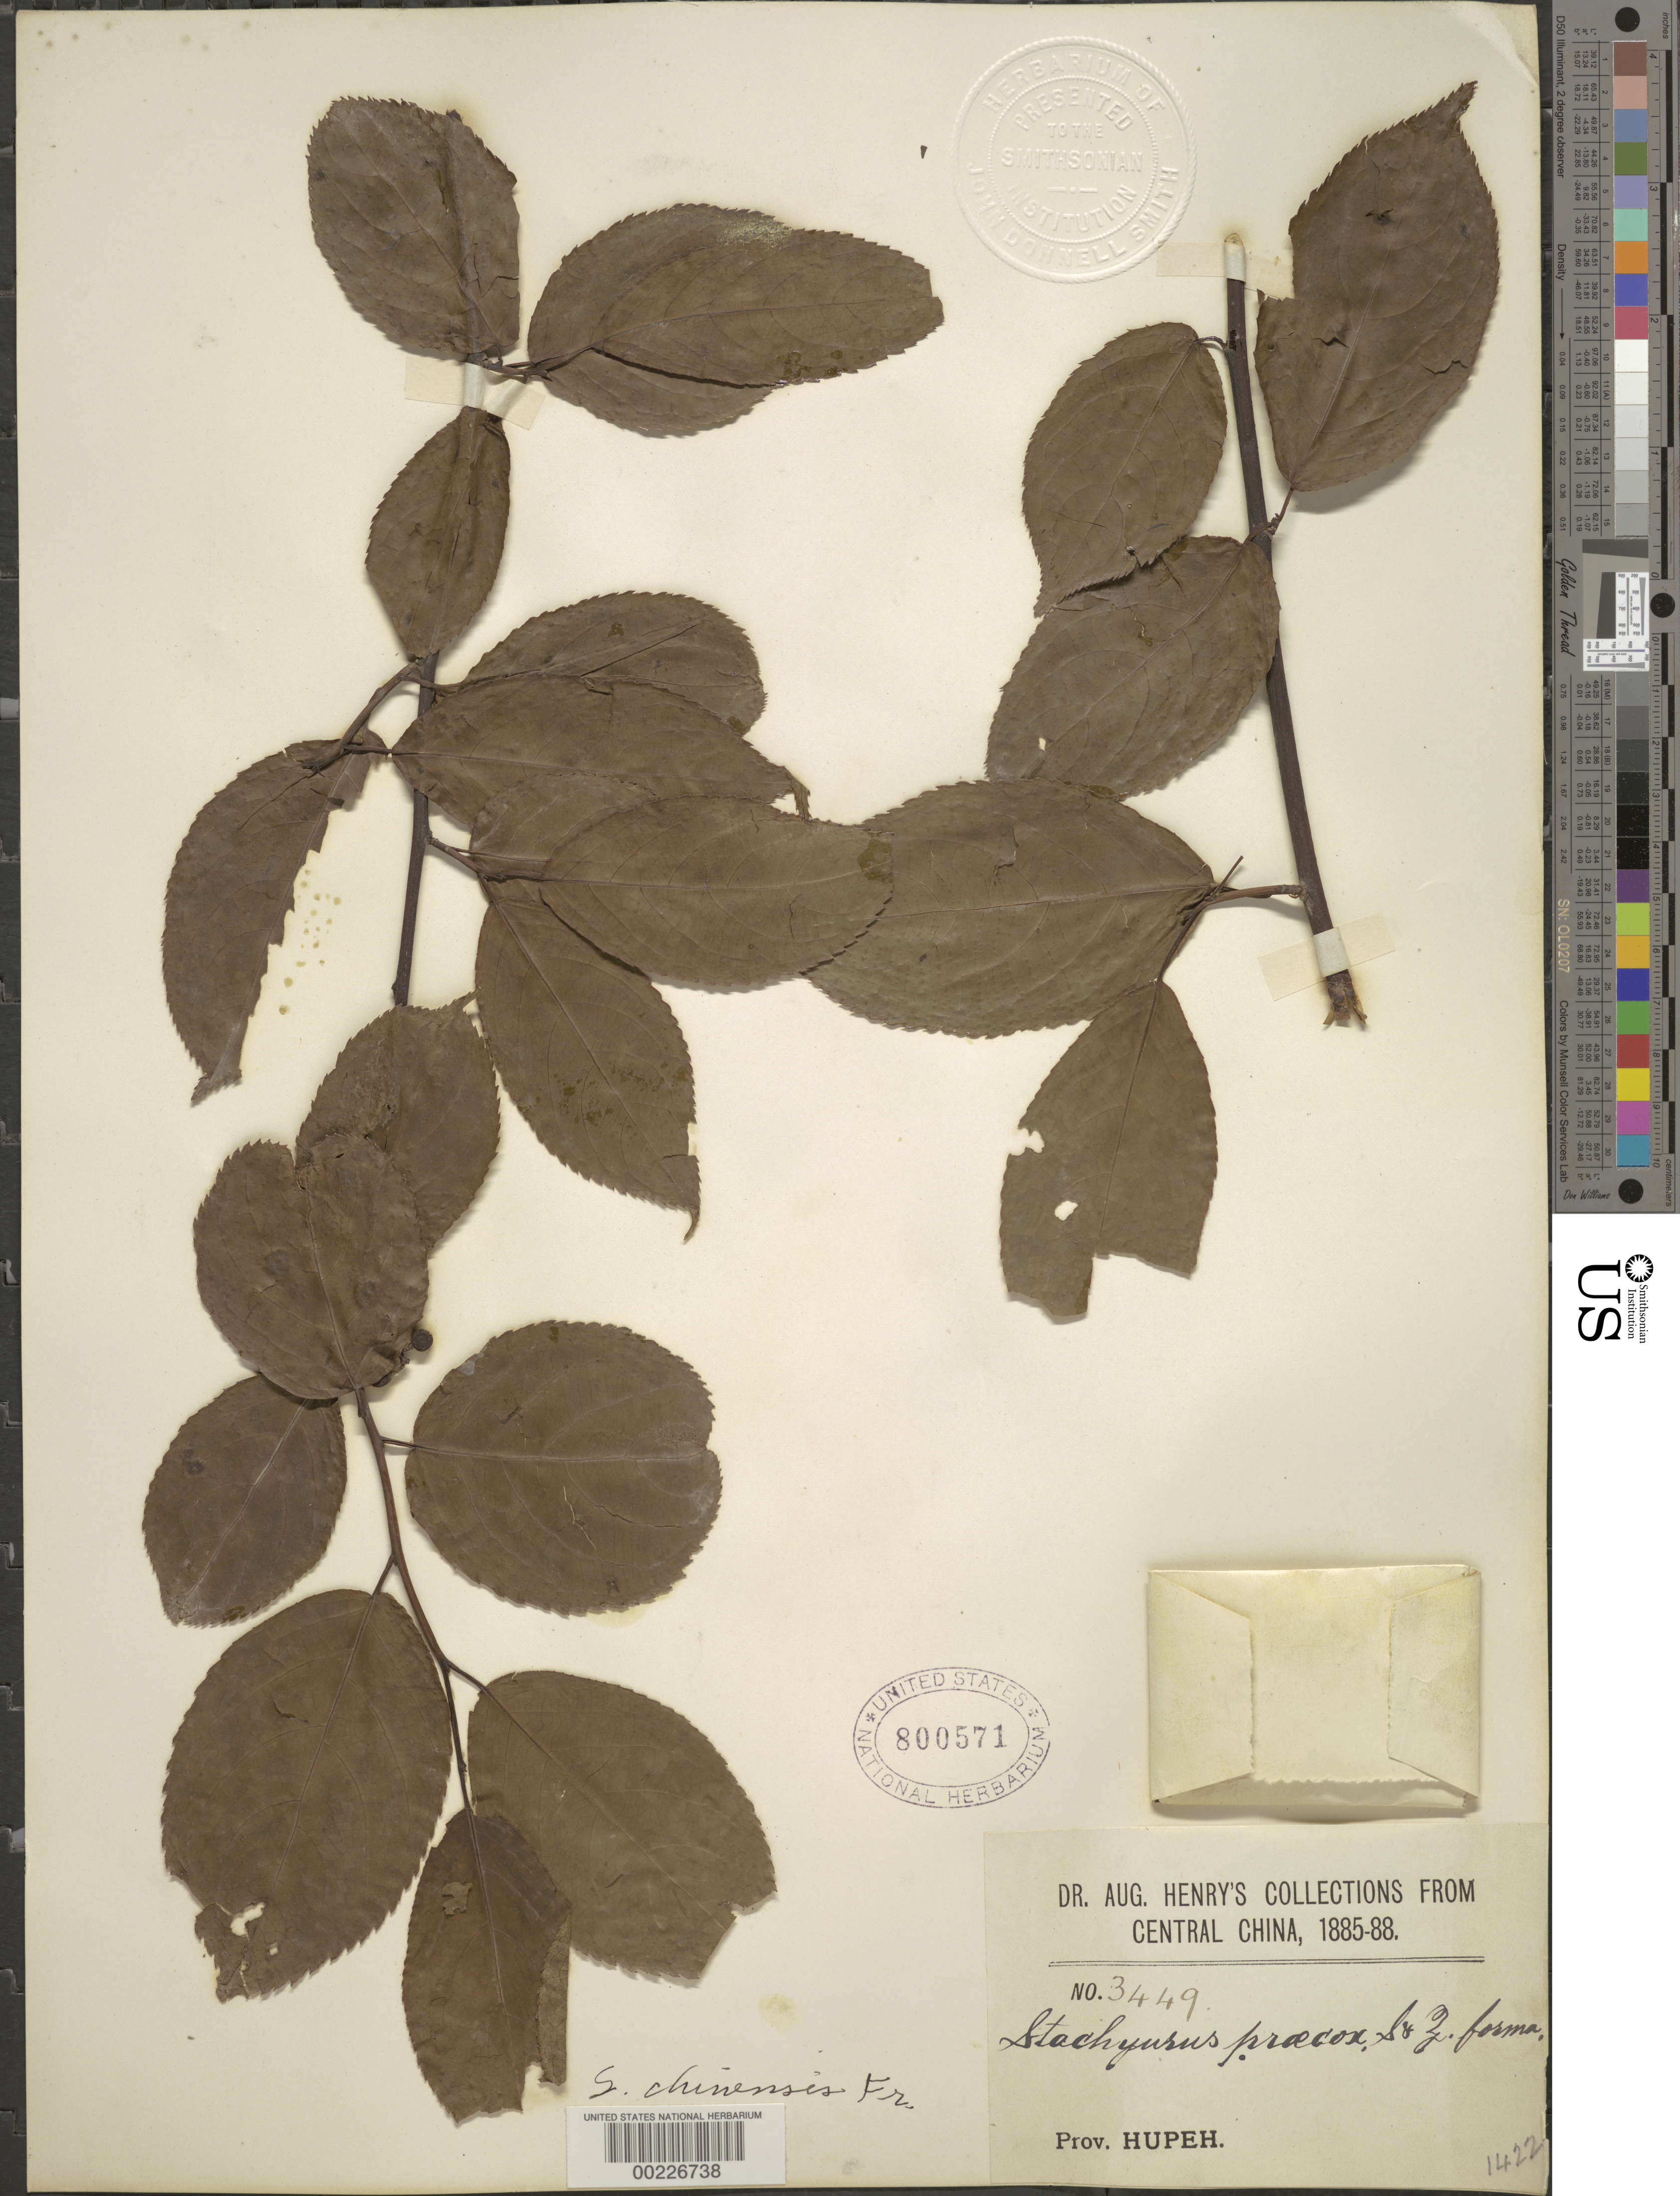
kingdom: Plantae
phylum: Tracheophyta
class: Magnoliopsida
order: Crossosomatales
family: Stachyuraceae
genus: Stachyurus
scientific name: Stachyurus chinensis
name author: Franch.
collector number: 3449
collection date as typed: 1885 to -- -- 1888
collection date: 1885/1888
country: China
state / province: Hubei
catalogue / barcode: US 800571